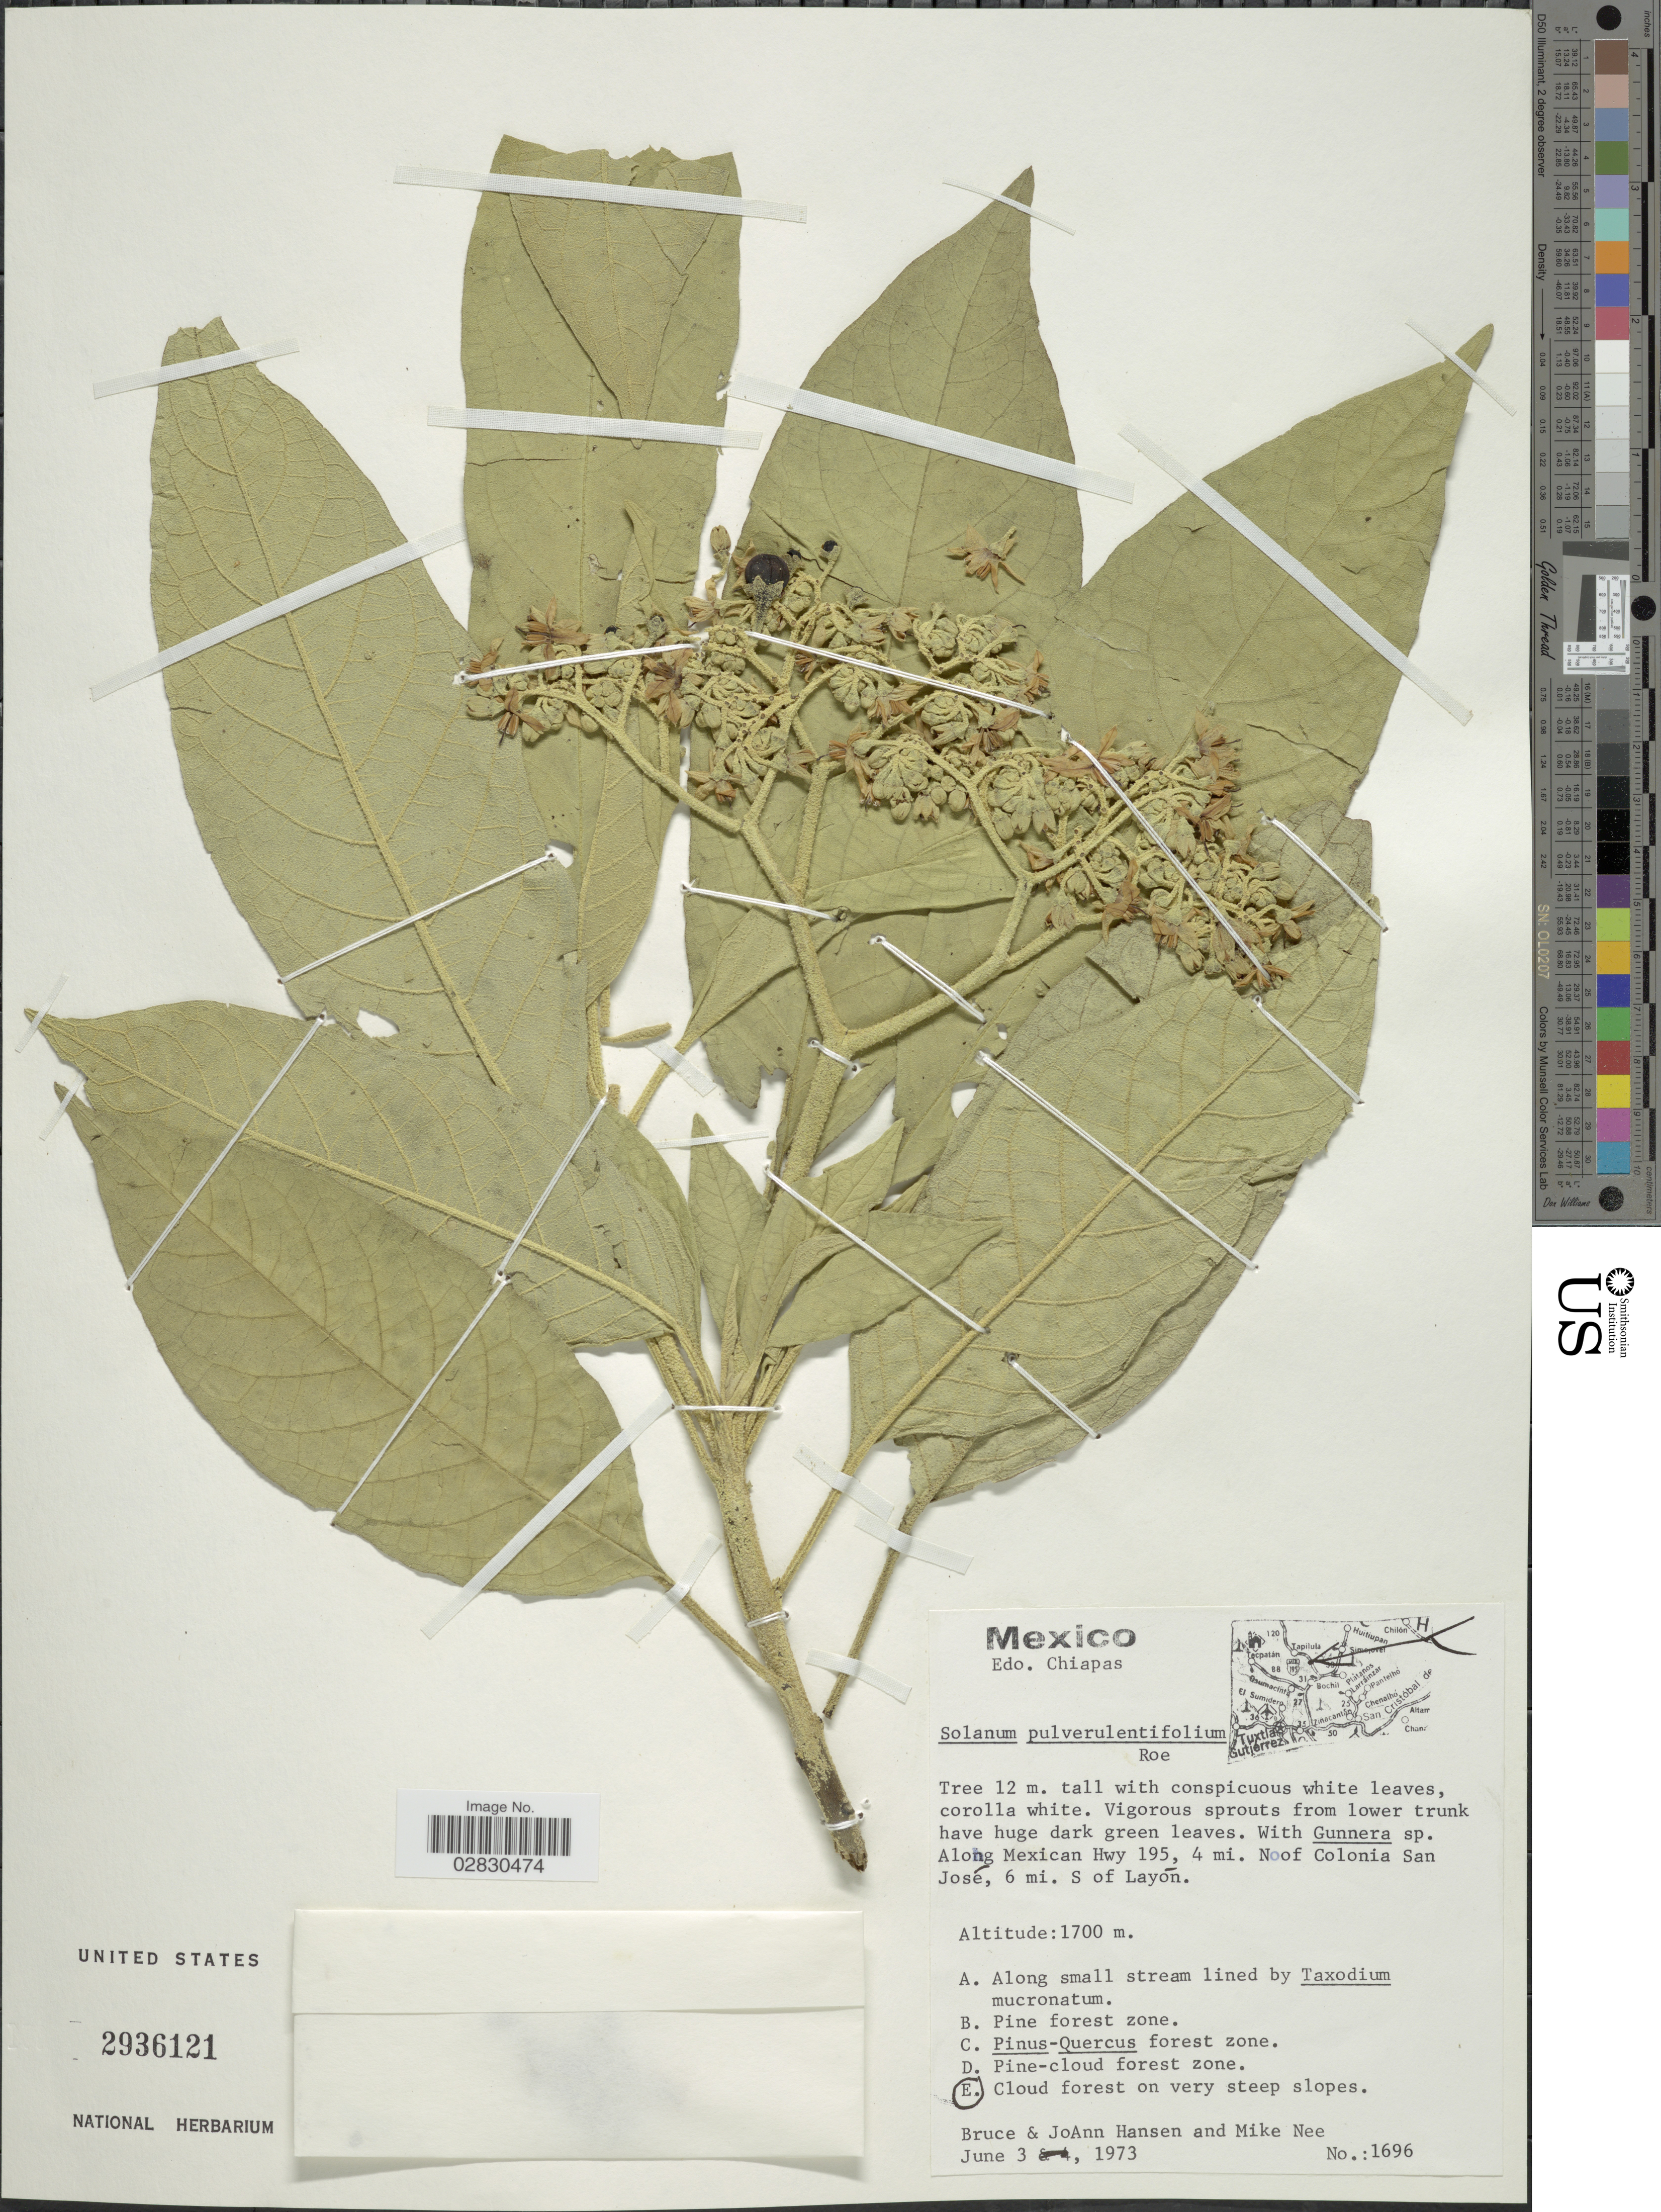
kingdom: Plantae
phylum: Tracheophyta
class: Magnoliopsida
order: Solanales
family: Solanaceae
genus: Solanum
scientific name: Solanum pulverulentifolium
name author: K.E. Roe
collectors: B. Hansen, J. Hansen & M. Nee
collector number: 1696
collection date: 1973-06-03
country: Mexico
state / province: Chiapas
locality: Along Mexican Hwy 195, 4 mi. N of Colonia San José, 6 mi. S of Layón.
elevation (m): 1700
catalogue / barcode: US 2936121